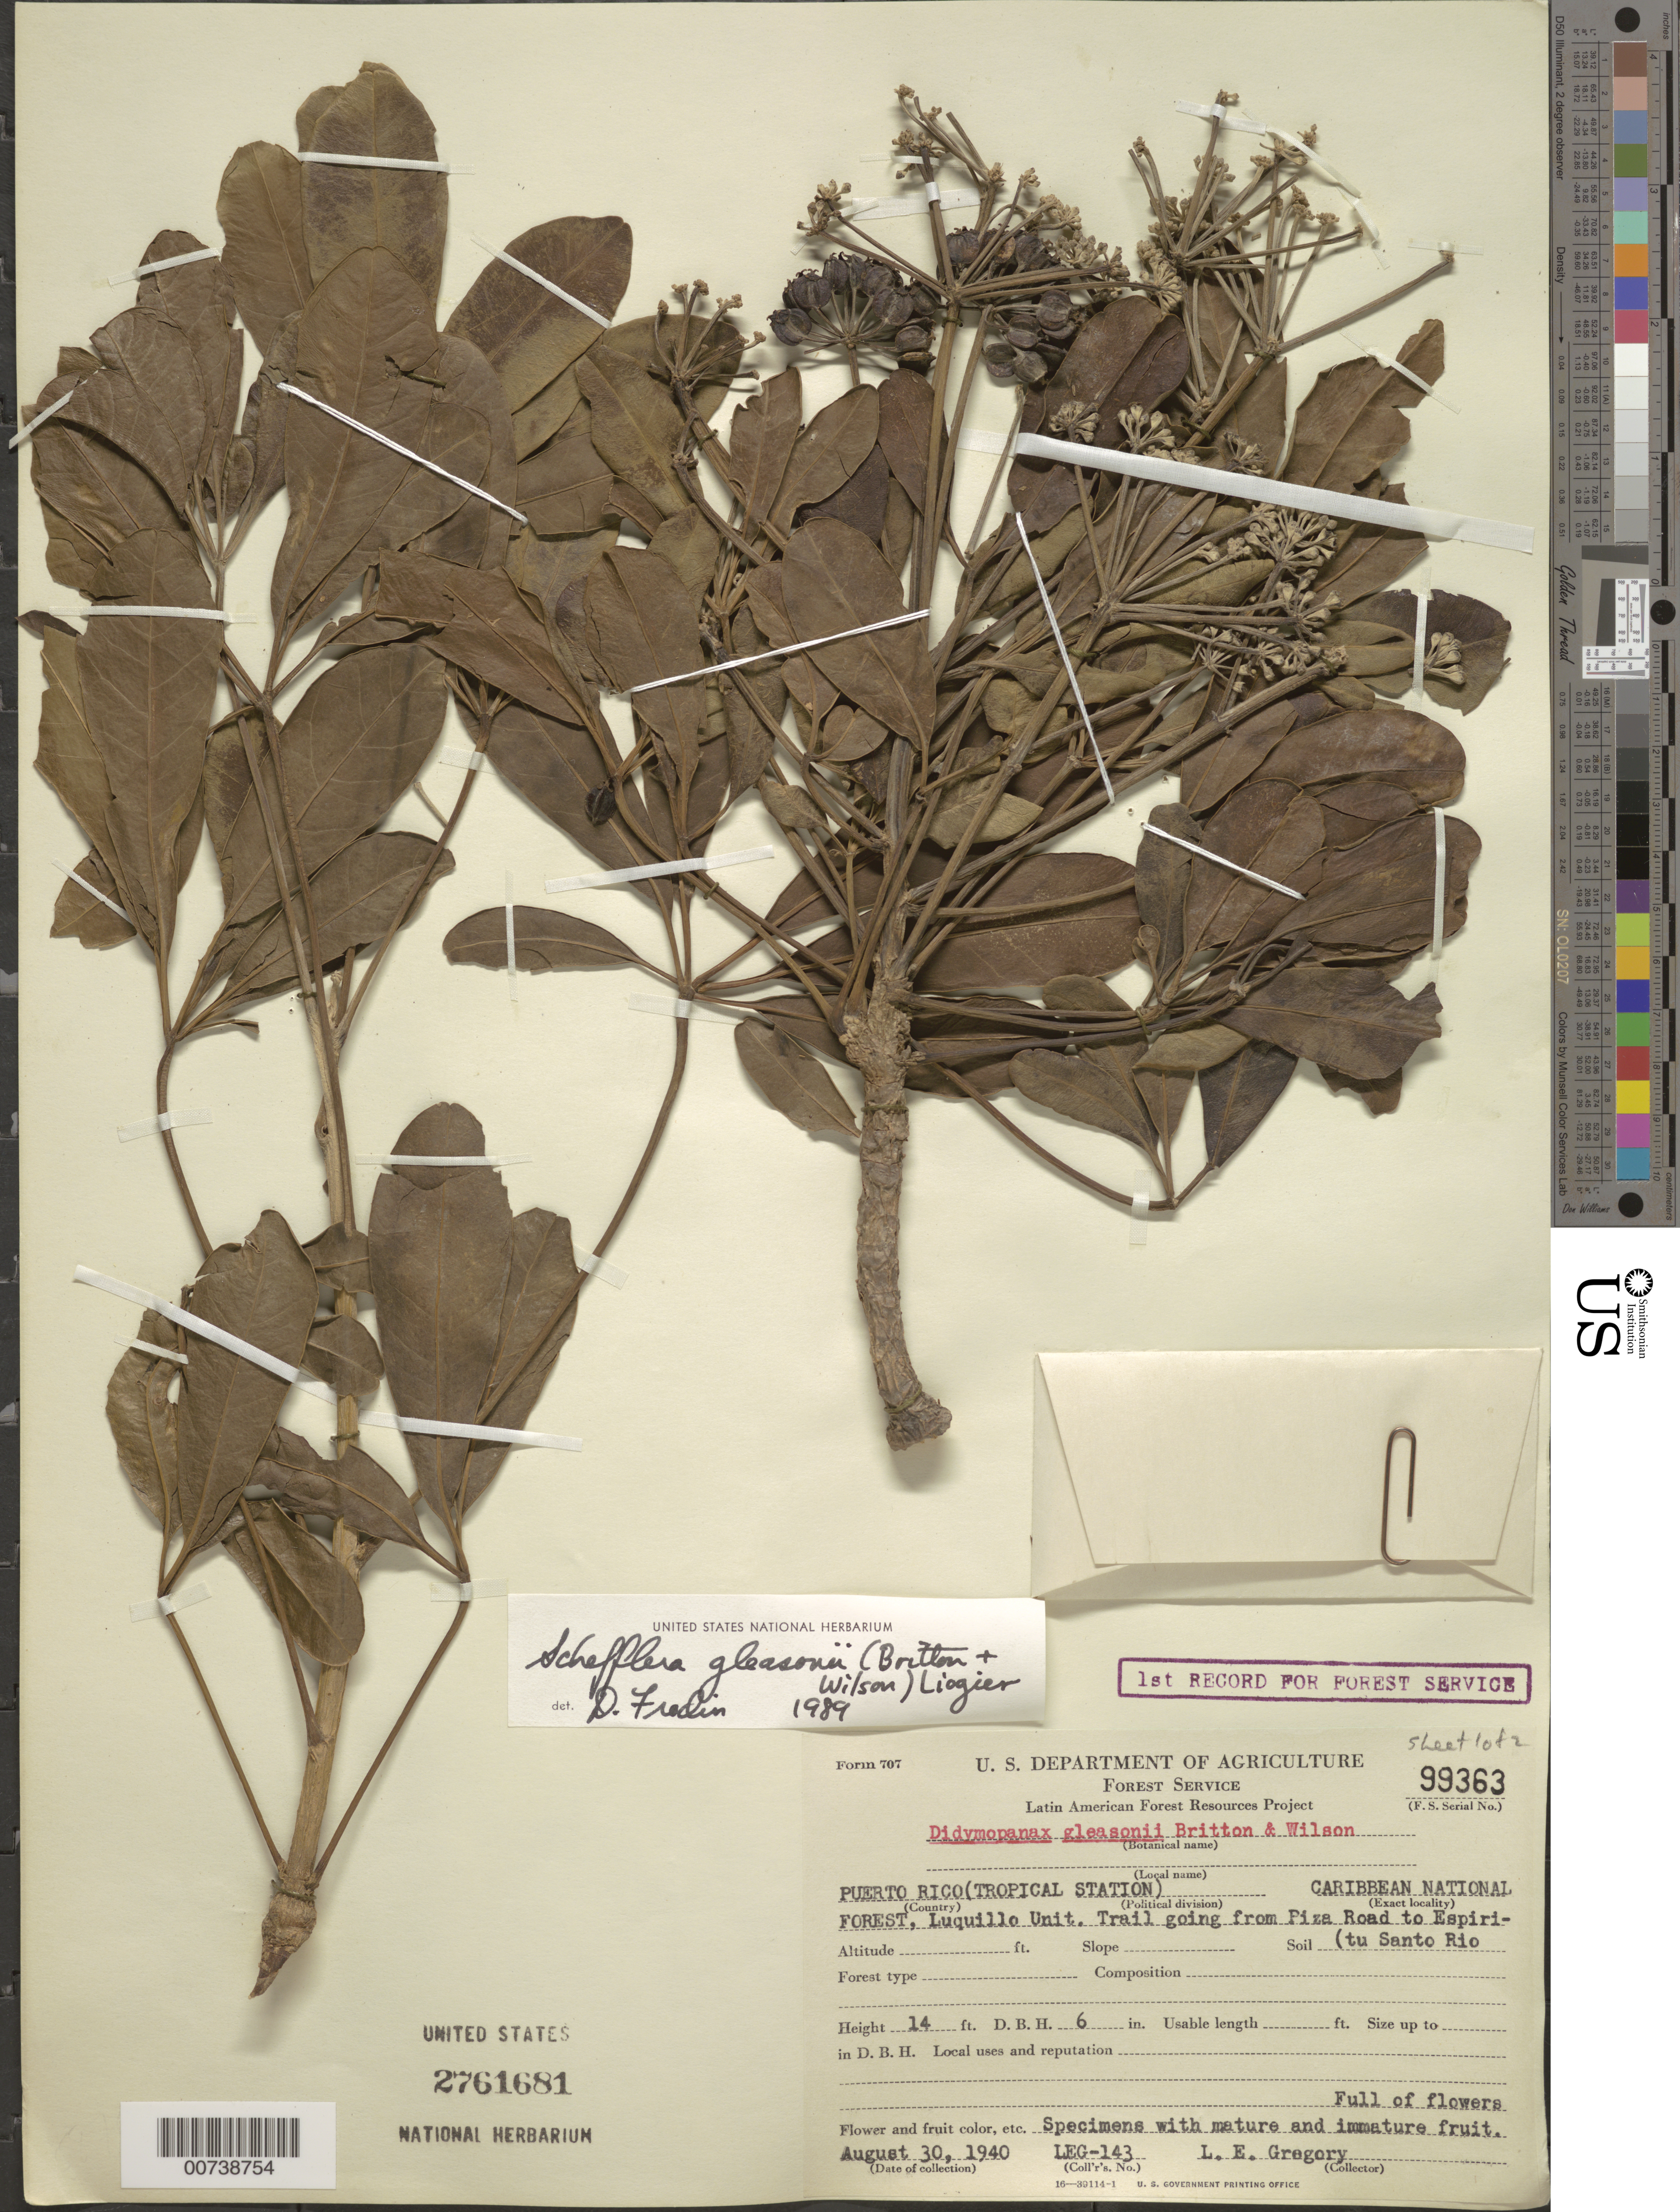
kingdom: Plantae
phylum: Tracheophyta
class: Magnoliopsida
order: Apiales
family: Araliaceae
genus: Schefflera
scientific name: Schefflera gleasonii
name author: (Britton & P. Wilson) Alain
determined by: Frodin, D. G.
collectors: L. E. Gregory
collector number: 143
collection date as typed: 30 Aug 1940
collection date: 1940-08-30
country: Puerto Rico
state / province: Luquillo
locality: Caribbean National Forest, Luquillo Unit Trail going from Piza Road to Espiritu Santo Rio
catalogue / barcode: US 2761681